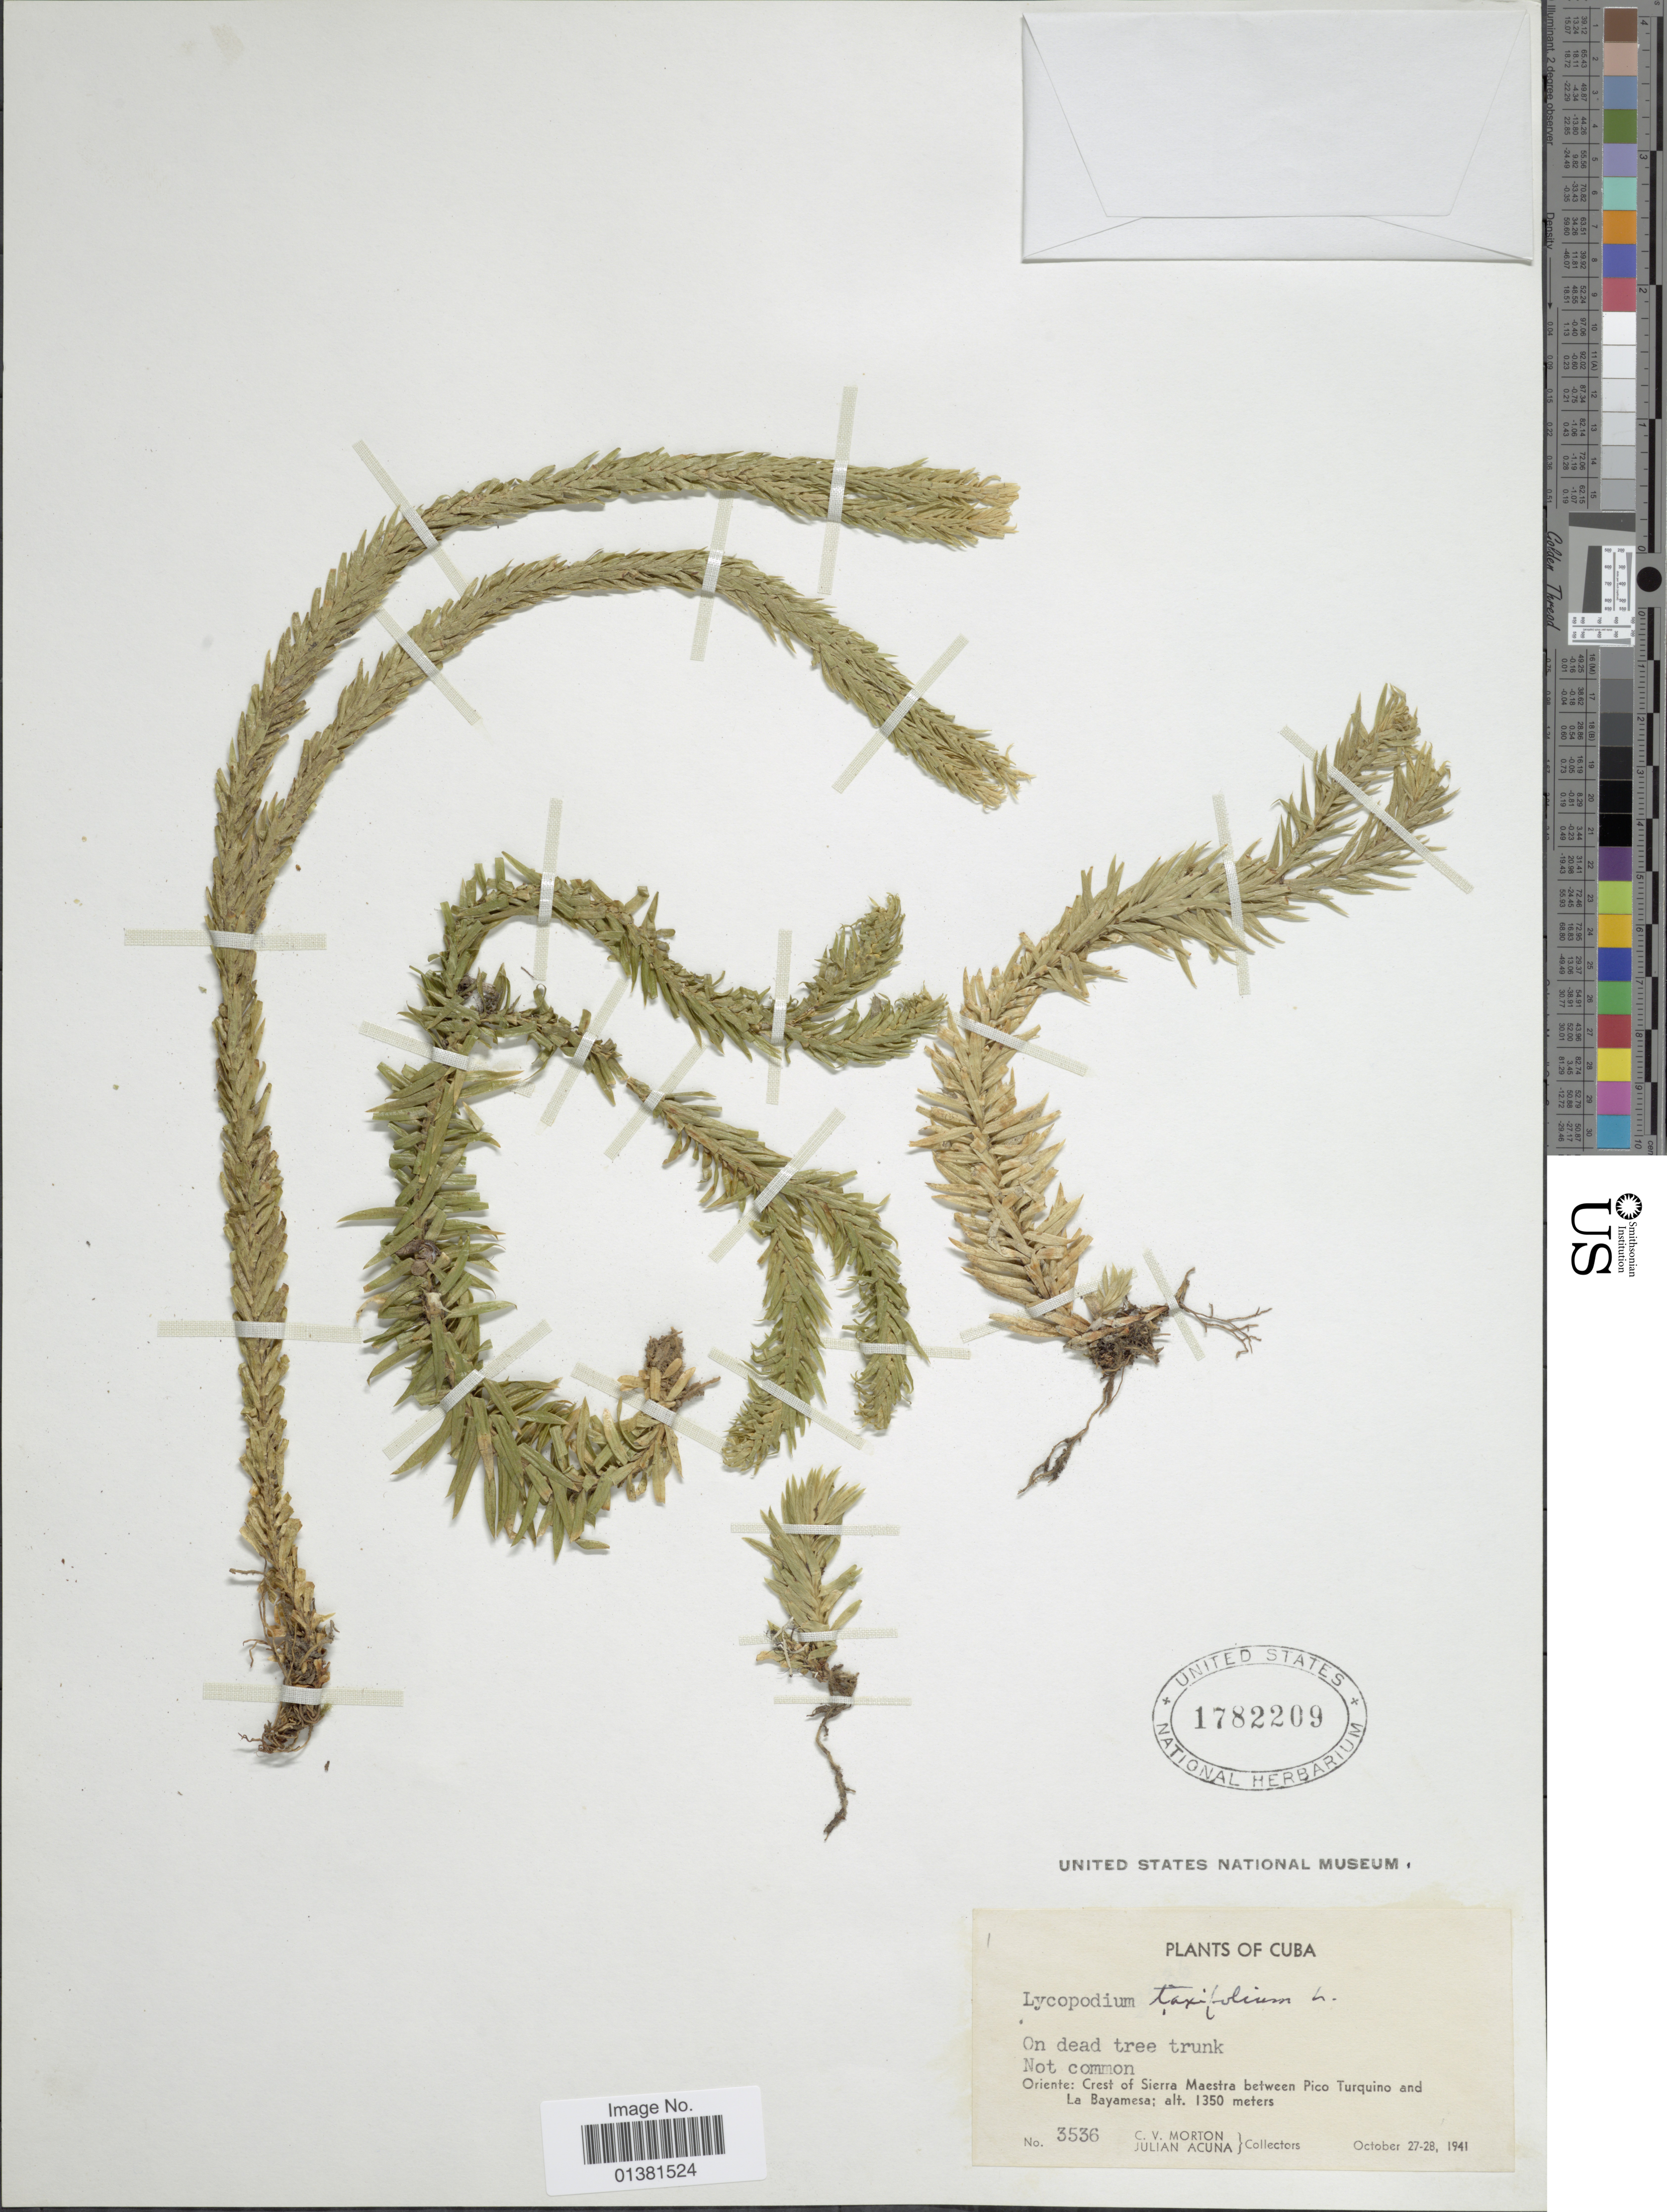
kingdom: Plantae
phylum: Tracheophyta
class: Lycopodiopsida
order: Lycopodiales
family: Lycopodiaceae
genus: Phlegmariurus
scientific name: Phlegmariurus taxifolius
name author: (Sw.) Á. Löve & D. Löve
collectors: C. V. Morton & J. B. Acuña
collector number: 3536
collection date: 1941-10-27/1941-10-28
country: Cuba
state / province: Oriente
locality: Crest of Sierra Maestra between Pico Turquino and La Bayamesa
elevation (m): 1350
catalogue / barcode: US 1782209